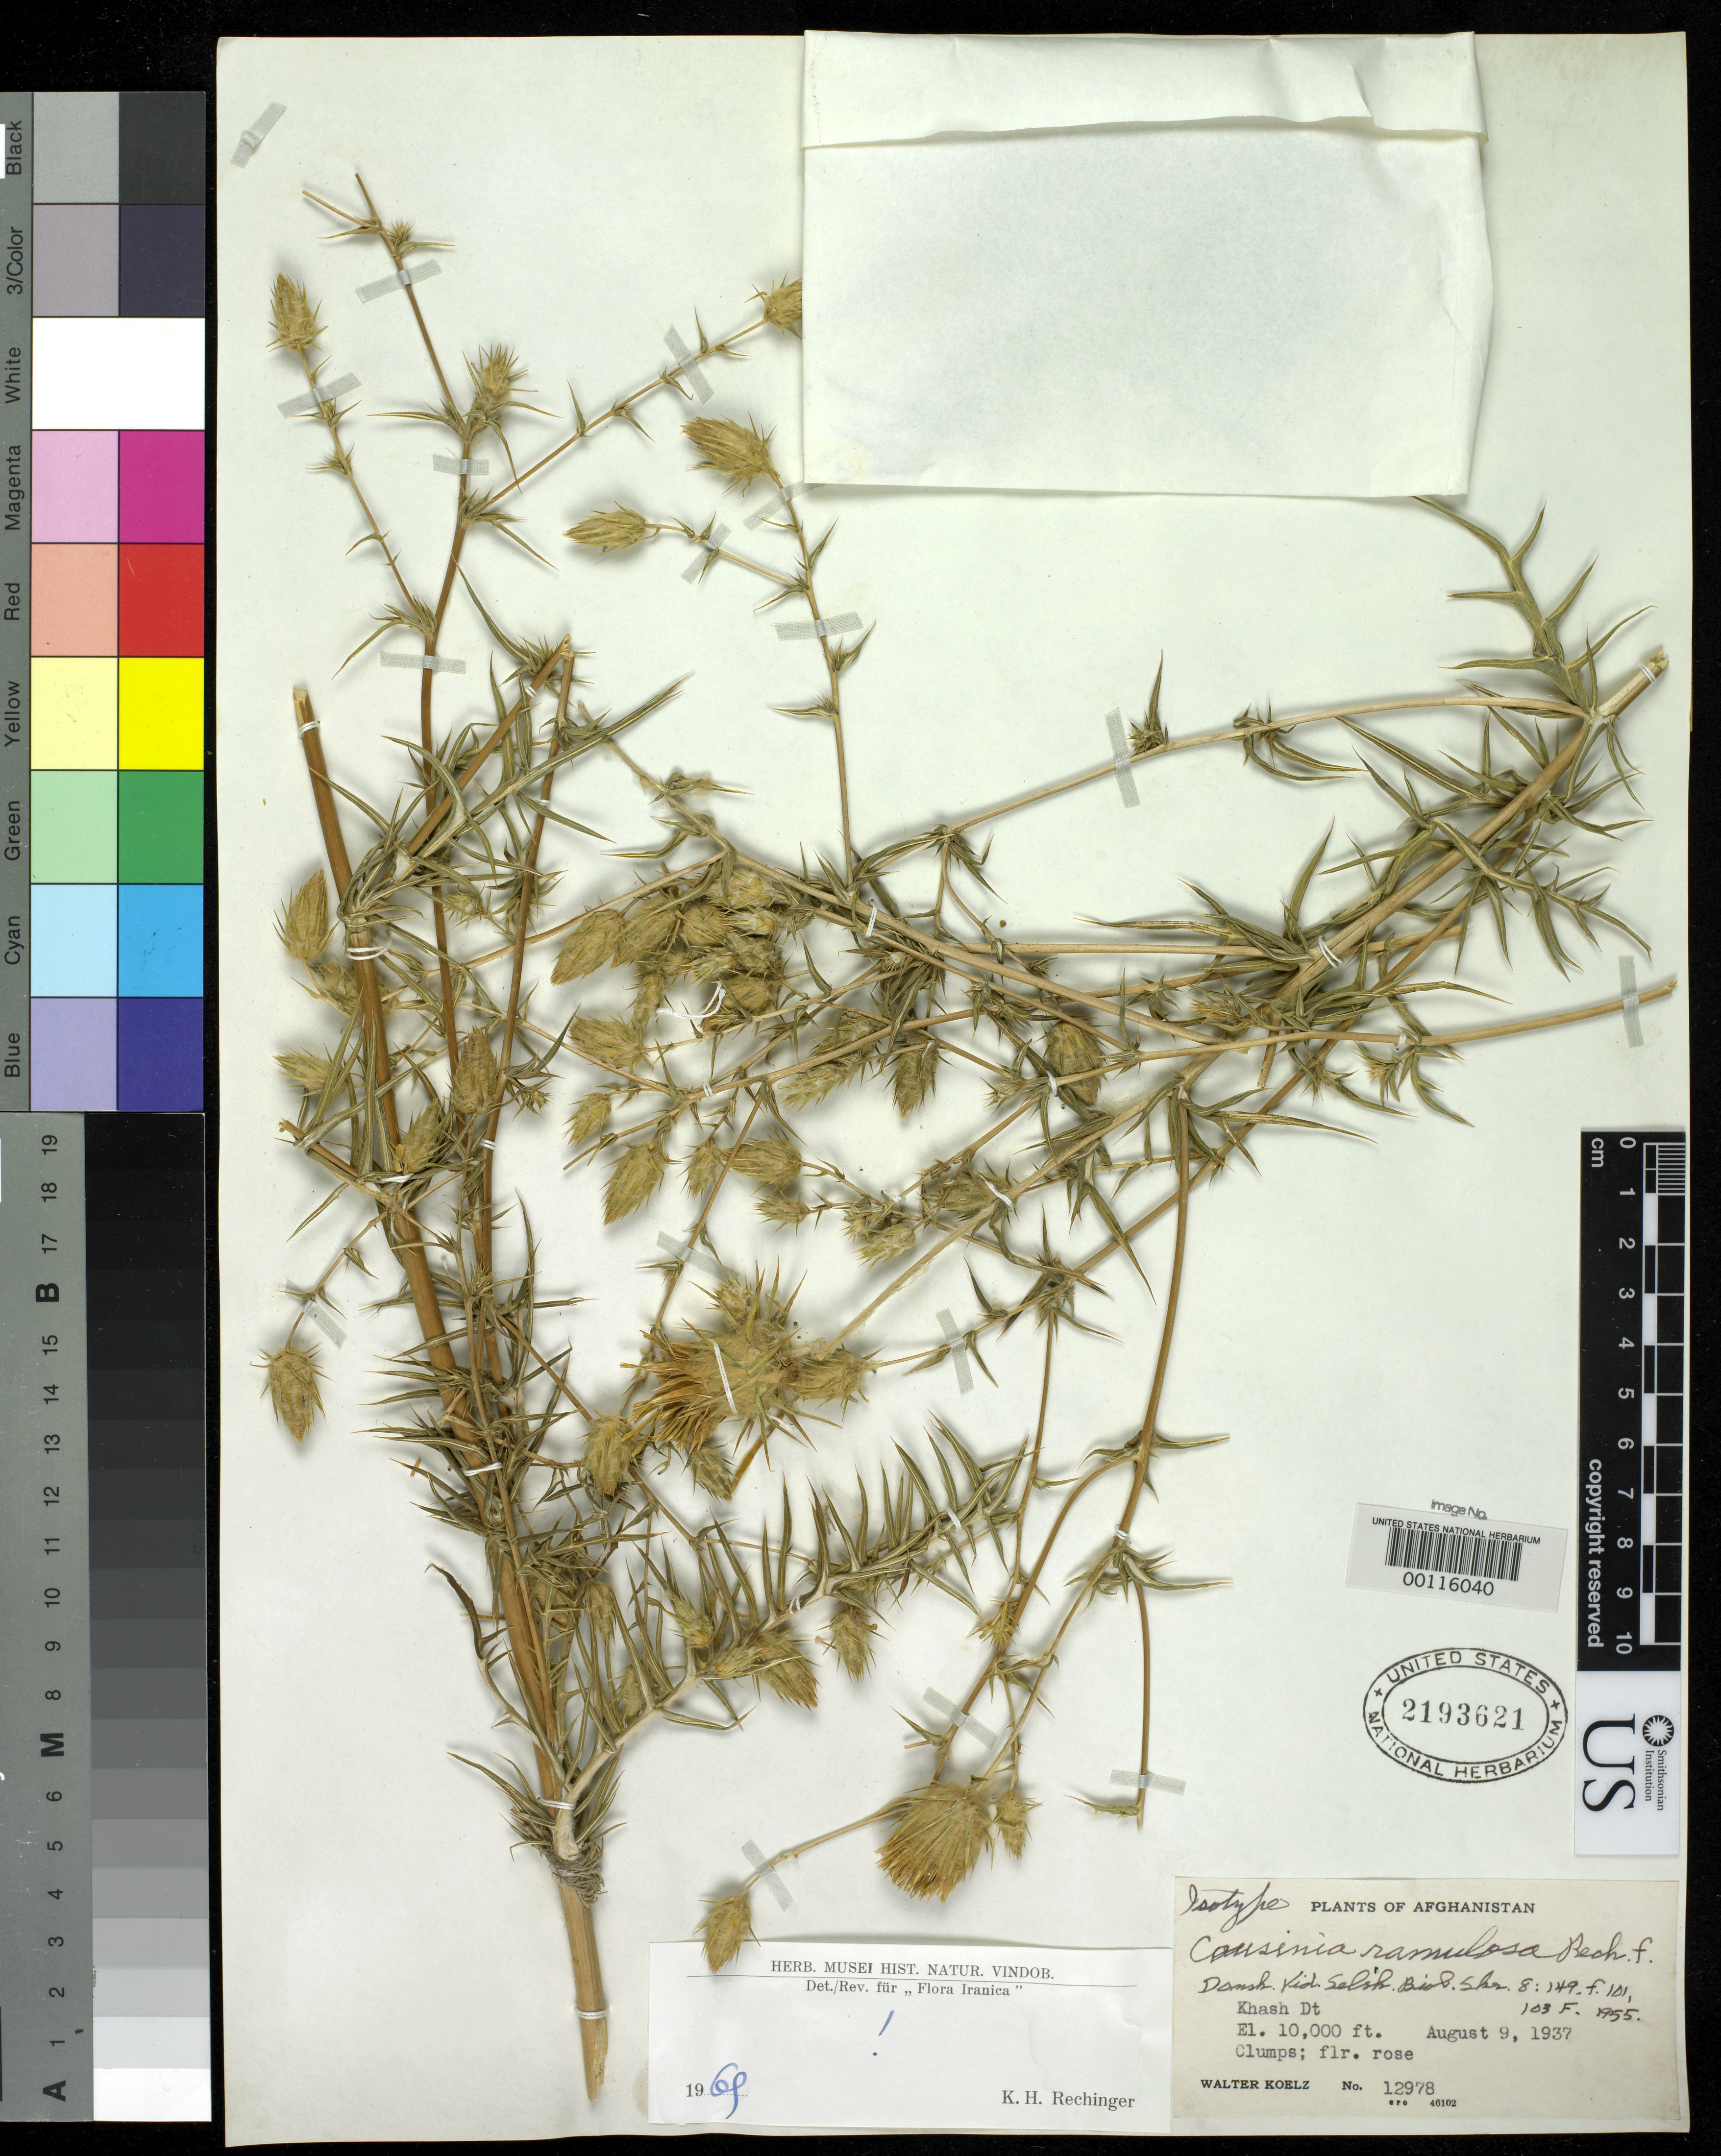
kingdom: Plantae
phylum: Tracheophyta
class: Magnoliopsida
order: Asterales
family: Asteraceae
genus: Cousinia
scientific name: Cousinia ramulosa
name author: Rech. f.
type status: Isotype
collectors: W. N. Koelz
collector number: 12978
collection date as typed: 09 Aug 1937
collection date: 1937-08-09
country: Afghanistan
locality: Khash Desert.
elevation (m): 3048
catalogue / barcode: US 2193621